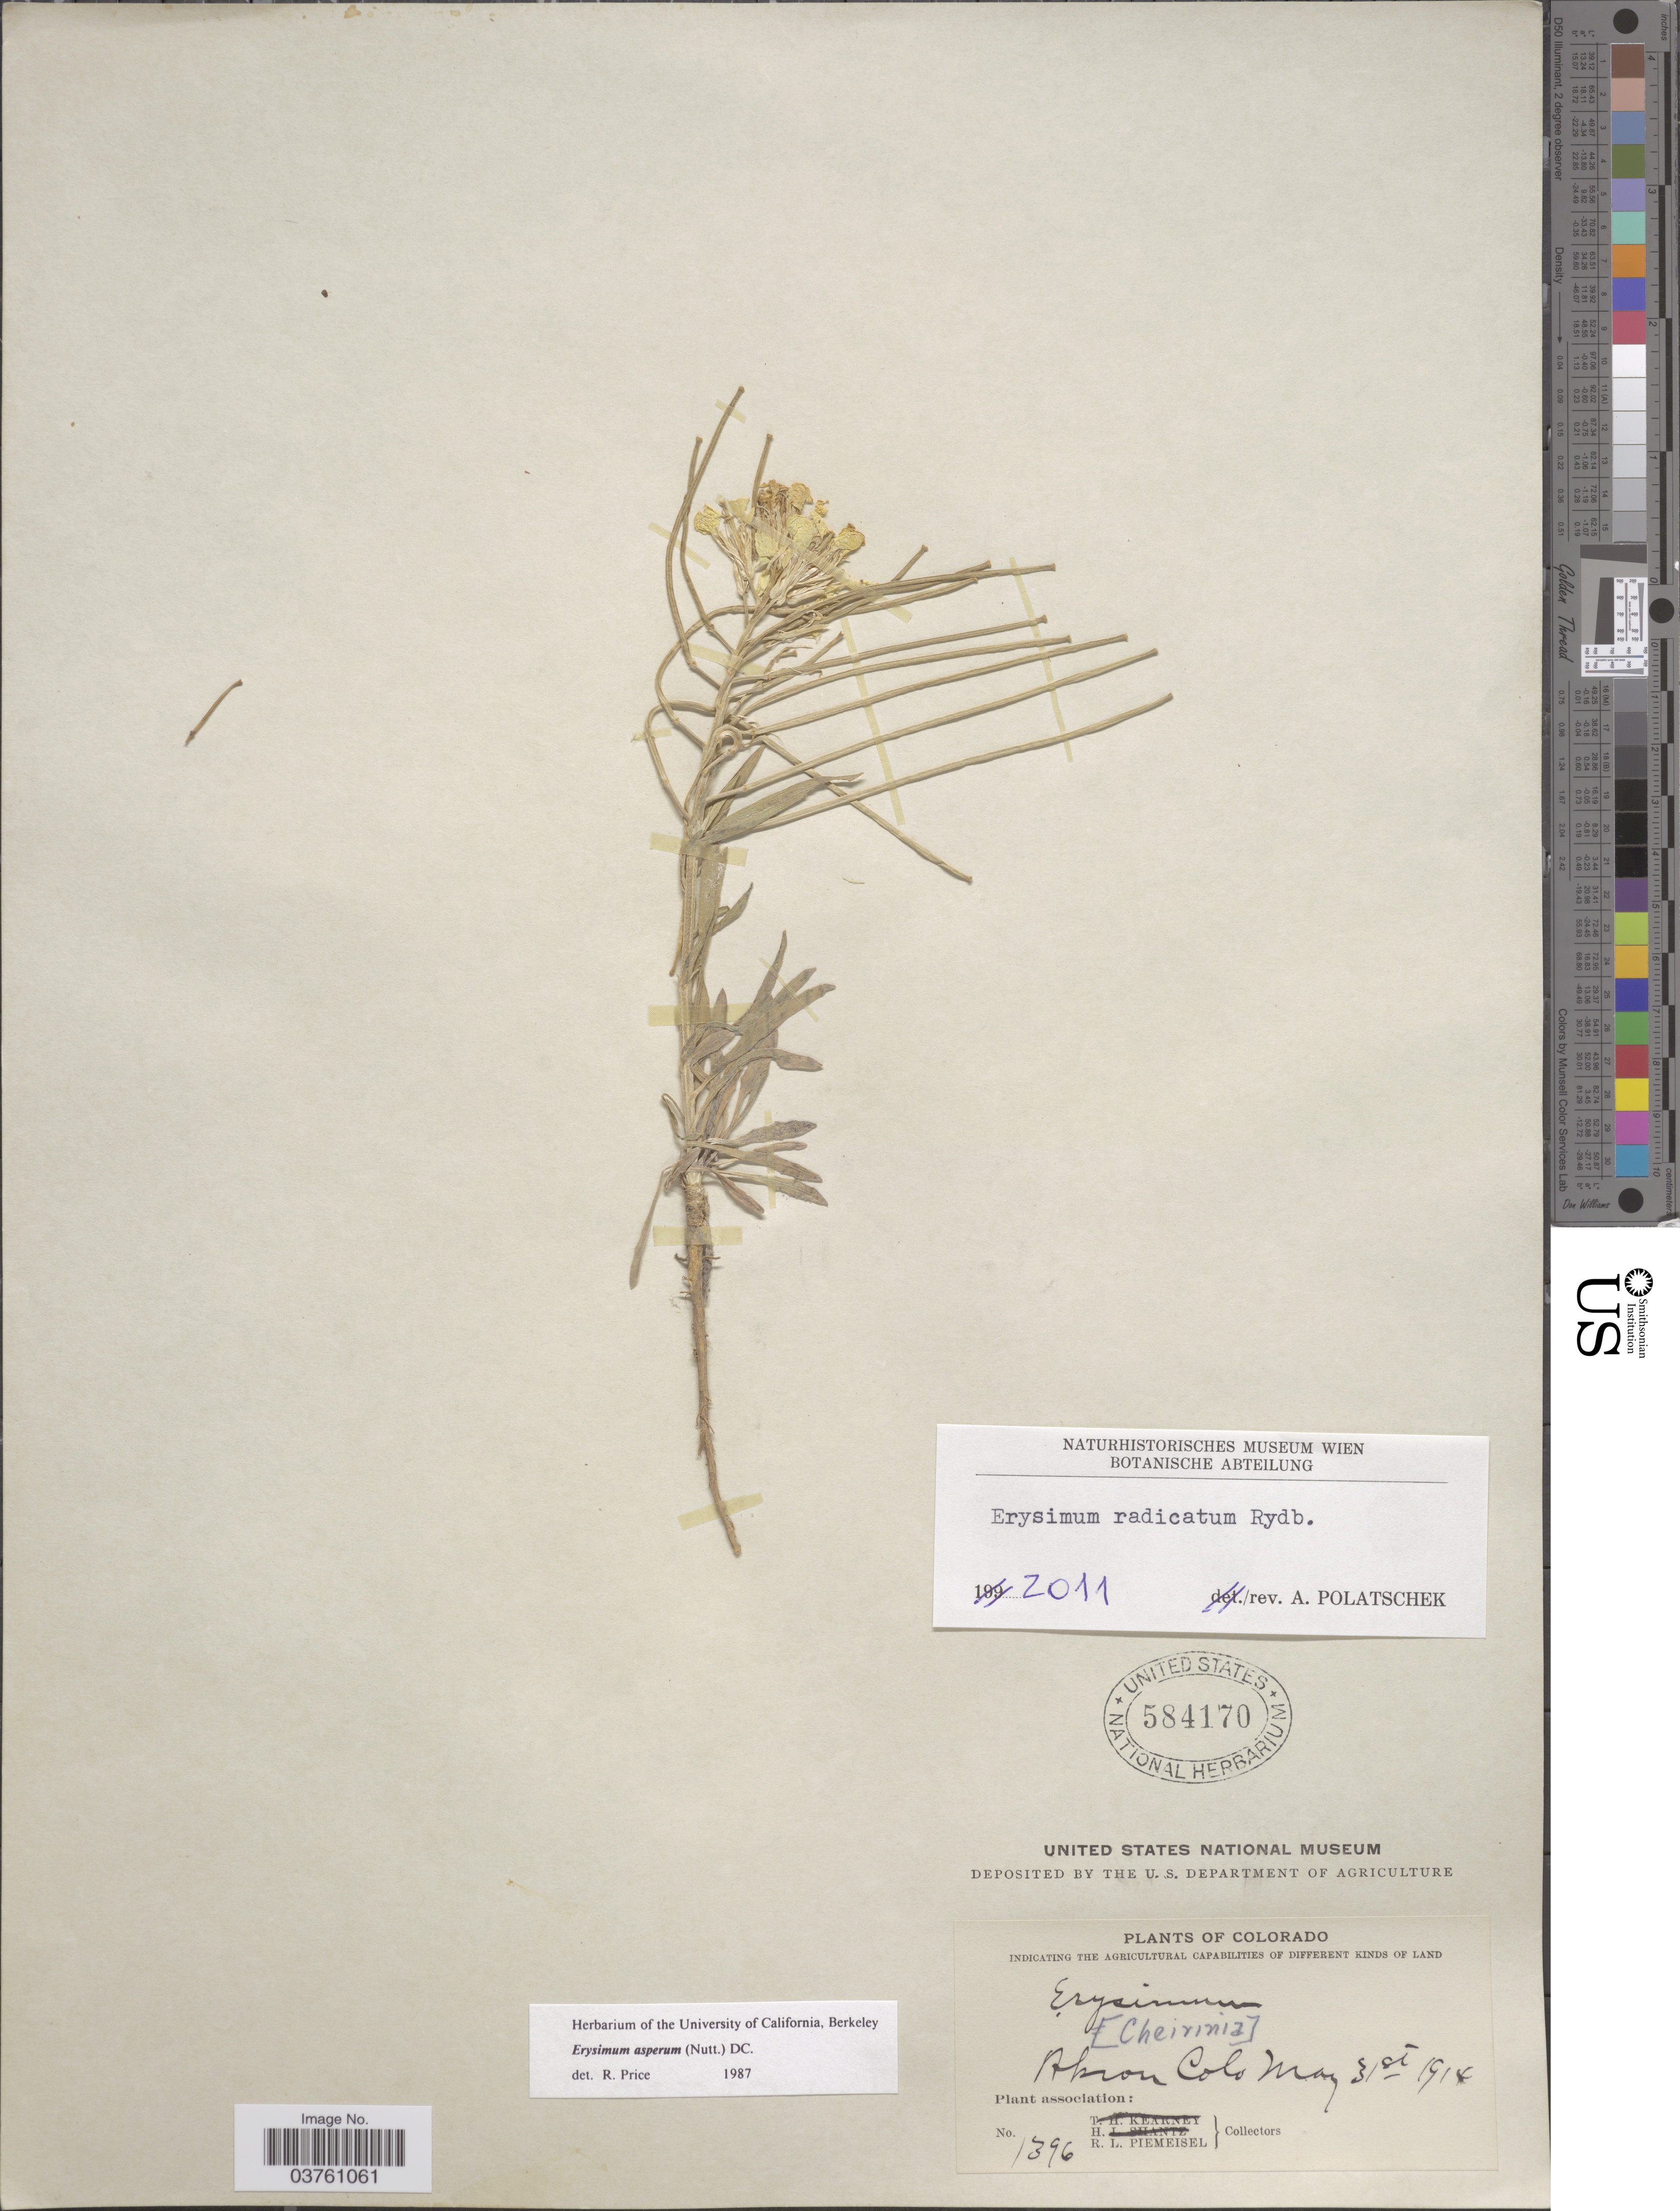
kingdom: Plantae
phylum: Tracheophyta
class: Magnoliopsida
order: Brassicales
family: Brassicaceae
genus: Erysimum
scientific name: Erysimum radicatum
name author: Rydb.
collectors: R. L. Piemeisel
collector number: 1396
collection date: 1914-05-31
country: United States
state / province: Colorado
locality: Akron.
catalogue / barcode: US 584170